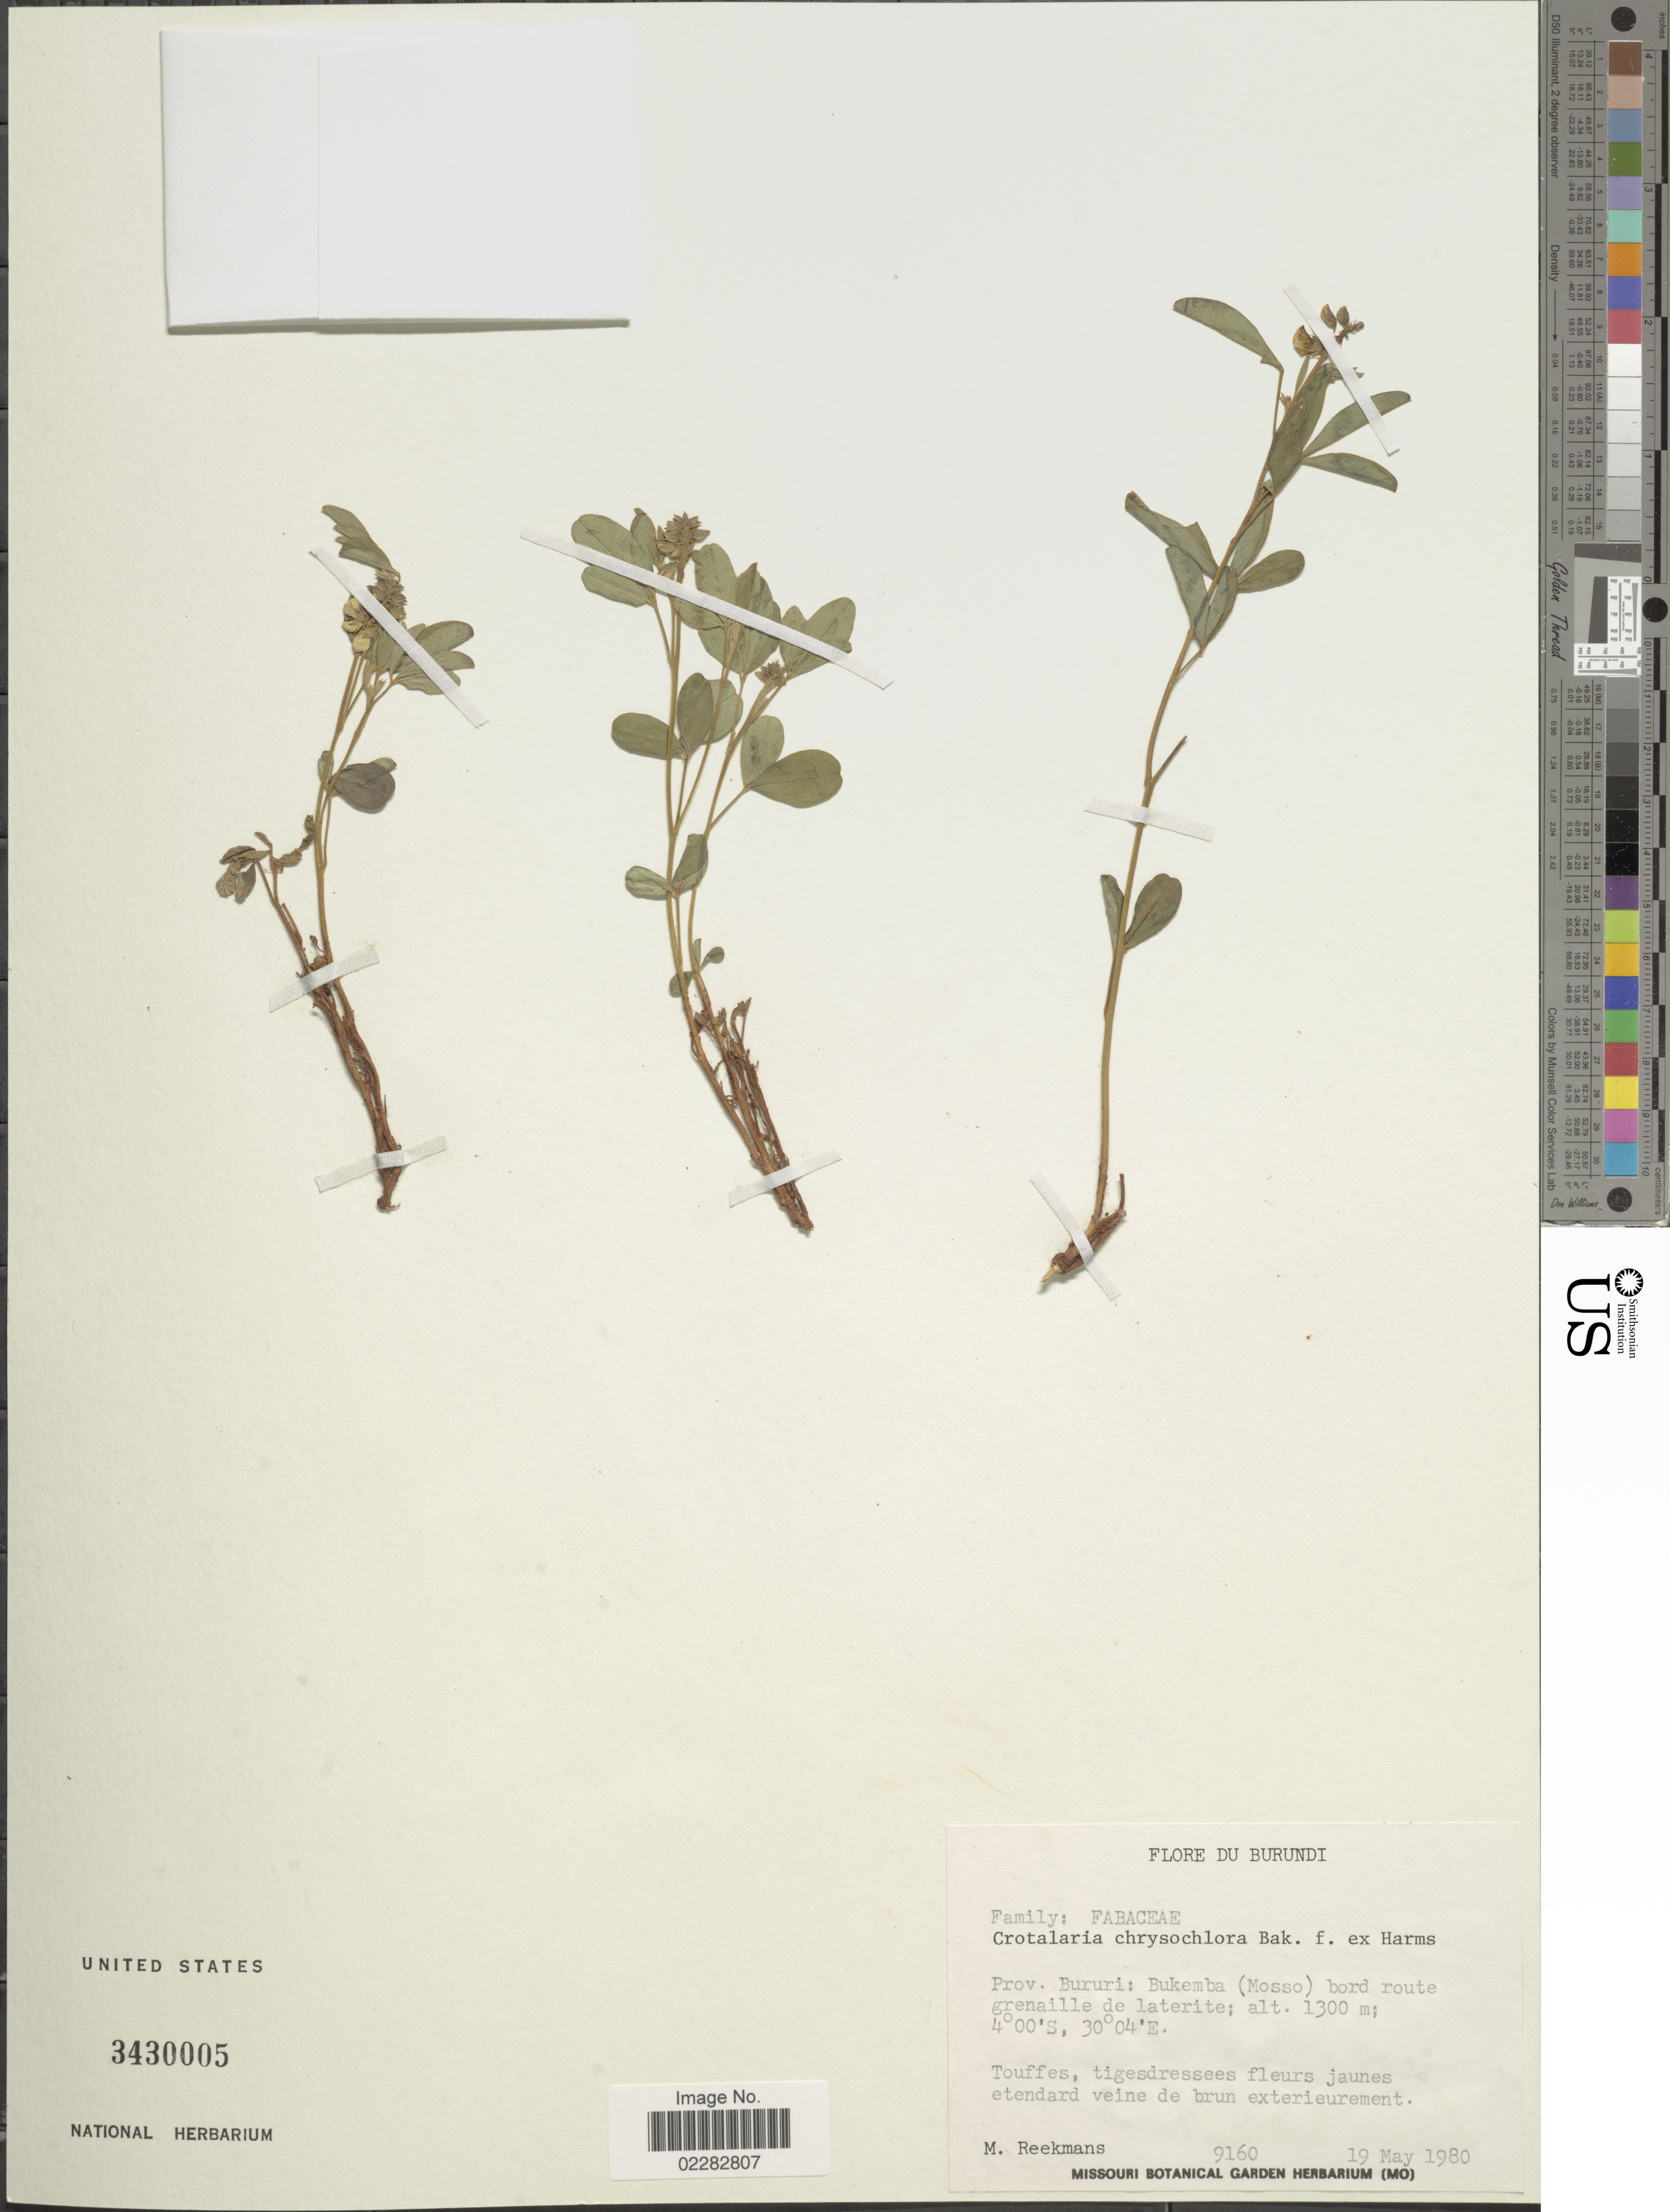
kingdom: Plantae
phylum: Tracheophyta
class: Magnoliopsida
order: Fabales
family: Fabaceae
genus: Crotalaria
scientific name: Crotalaria chrysochlora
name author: Harms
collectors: M. Reekmans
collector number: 9160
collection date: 1980-05-19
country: Burundi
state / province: Bururi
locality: Bukemba (Mosso) bord route grenaille de laterite.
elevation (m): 1300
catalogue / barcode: US 3430005